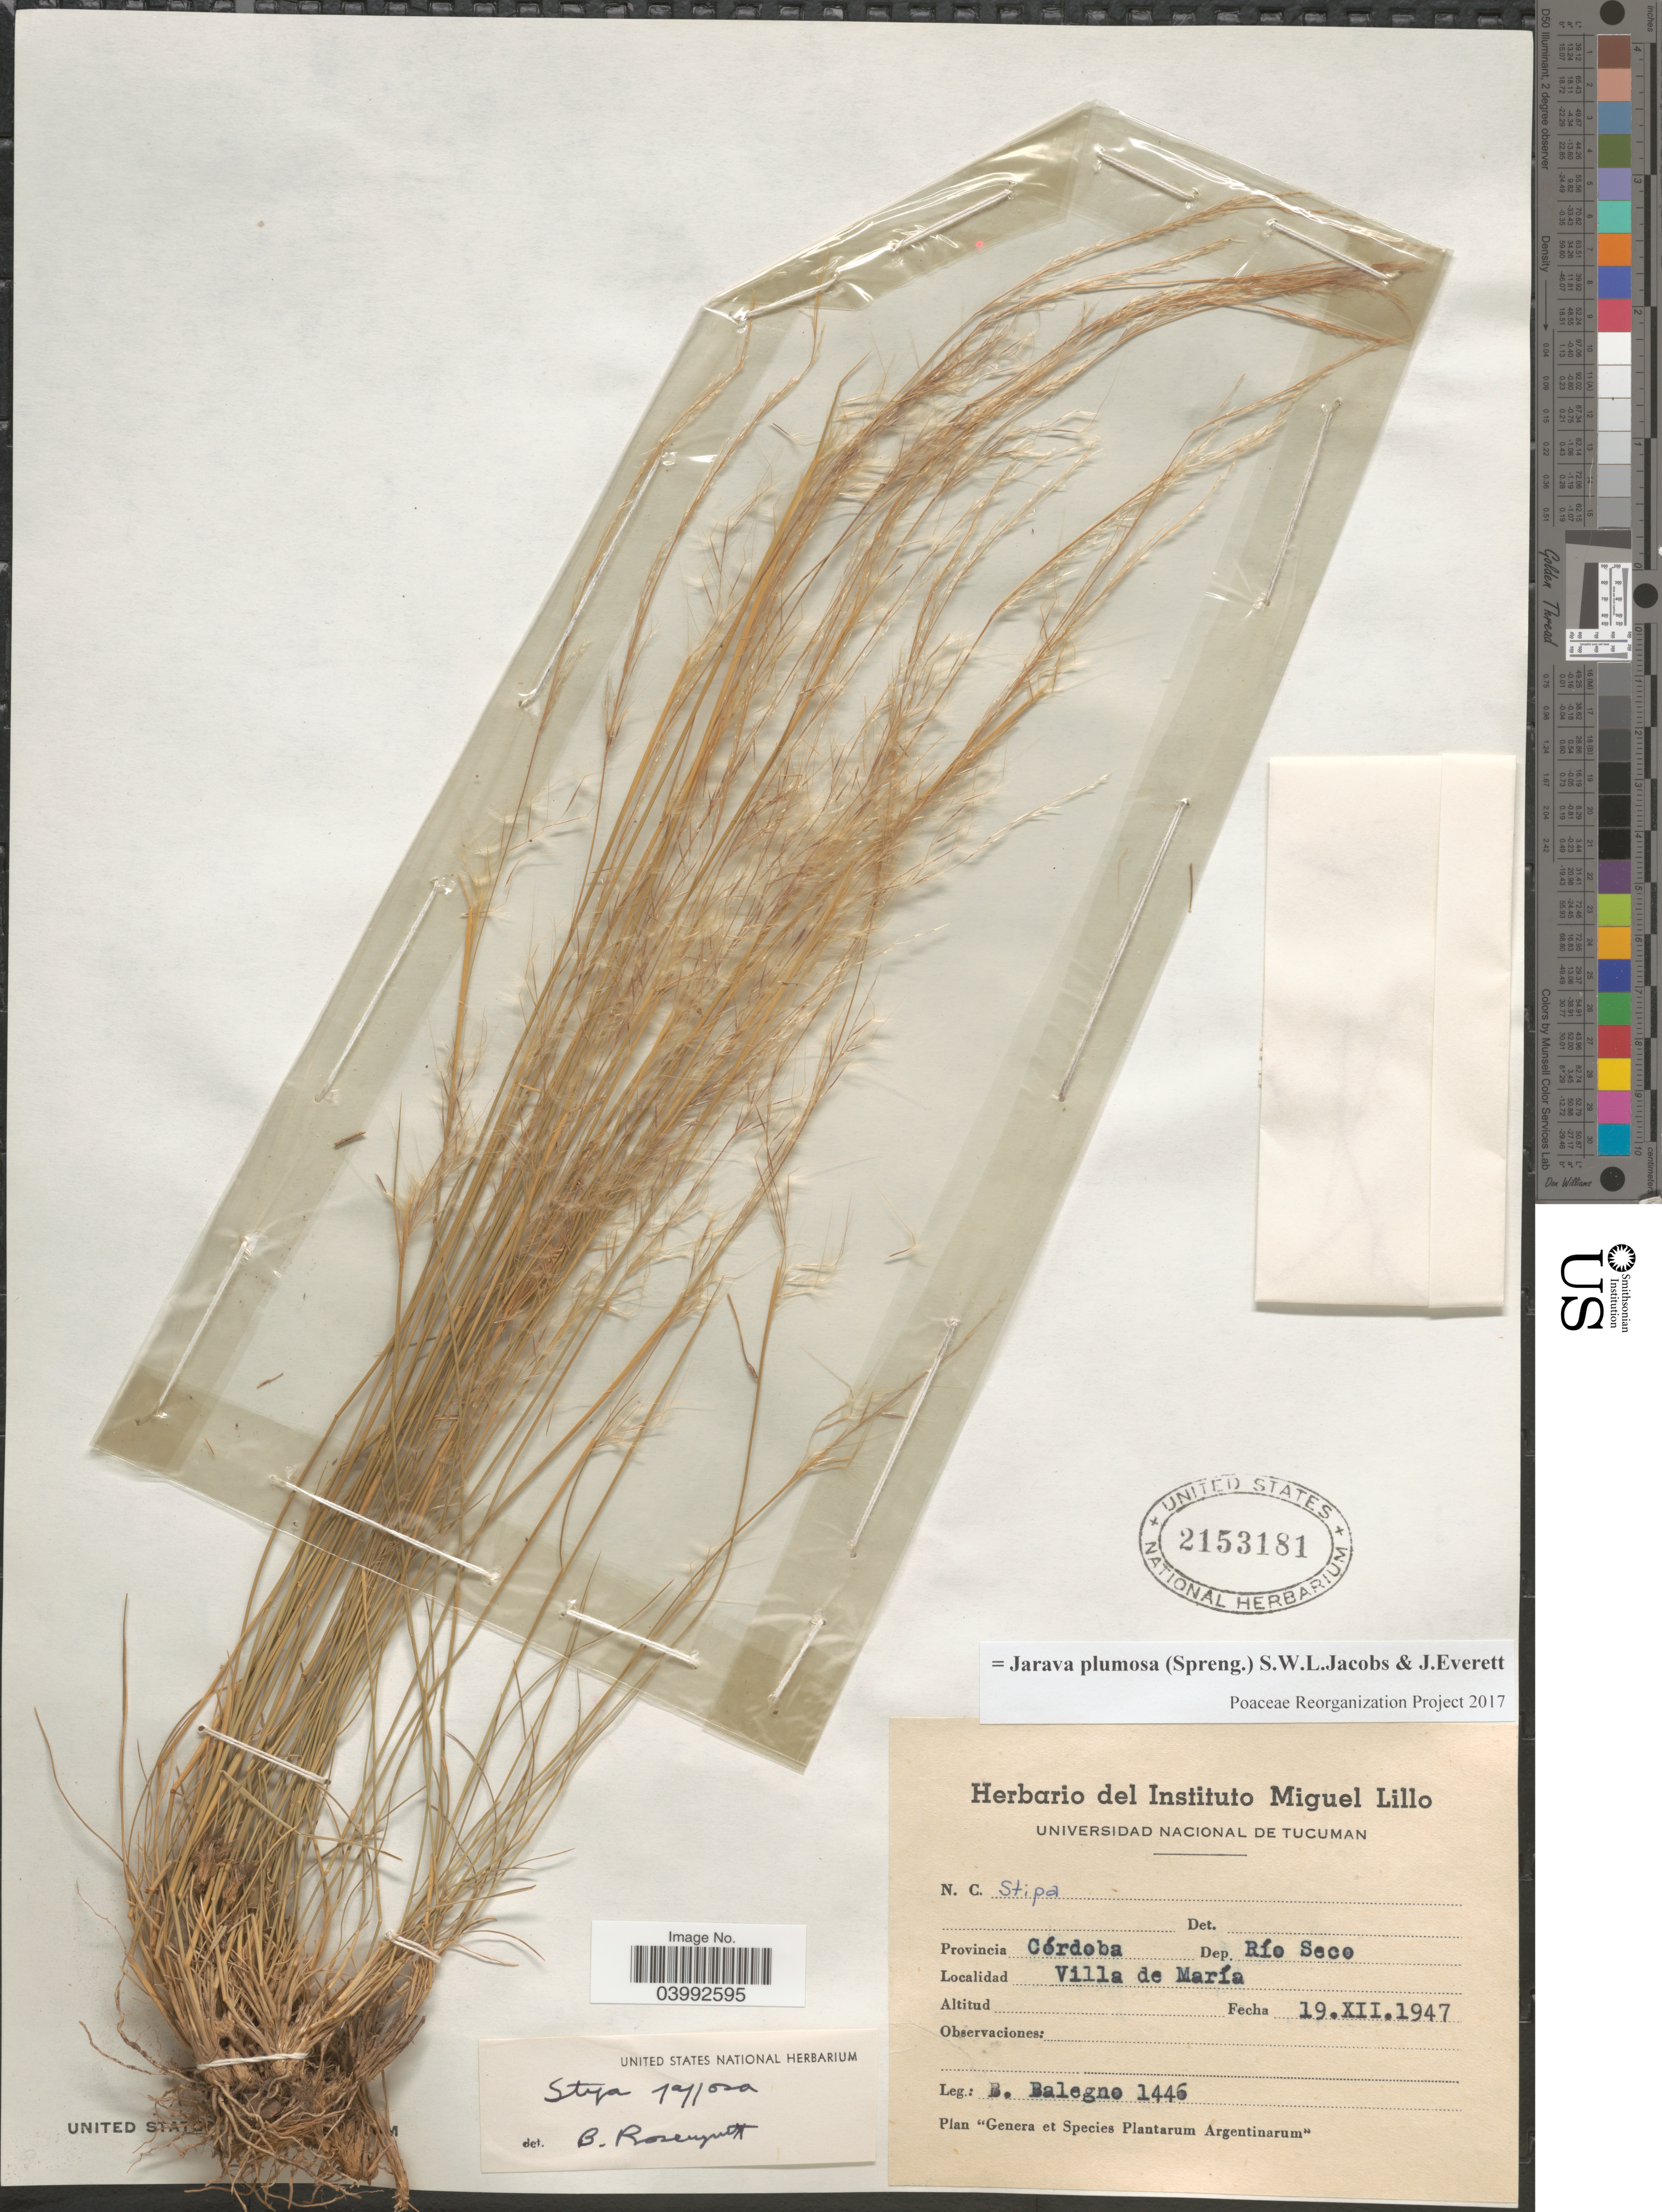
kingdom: Plantae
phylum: Tracheophyta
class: Liliopsida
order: Poales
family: Poaceae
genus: Jarava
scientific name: Jarava plumosa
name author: (Spreng.) S.W.L. Jacobs & J. Everett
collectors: B. Balegno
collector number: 1446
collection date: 1947-12-19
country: Argentina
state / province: Cordoba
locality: Dep. Río Seco. Villa de María.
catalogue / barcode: US 2153181